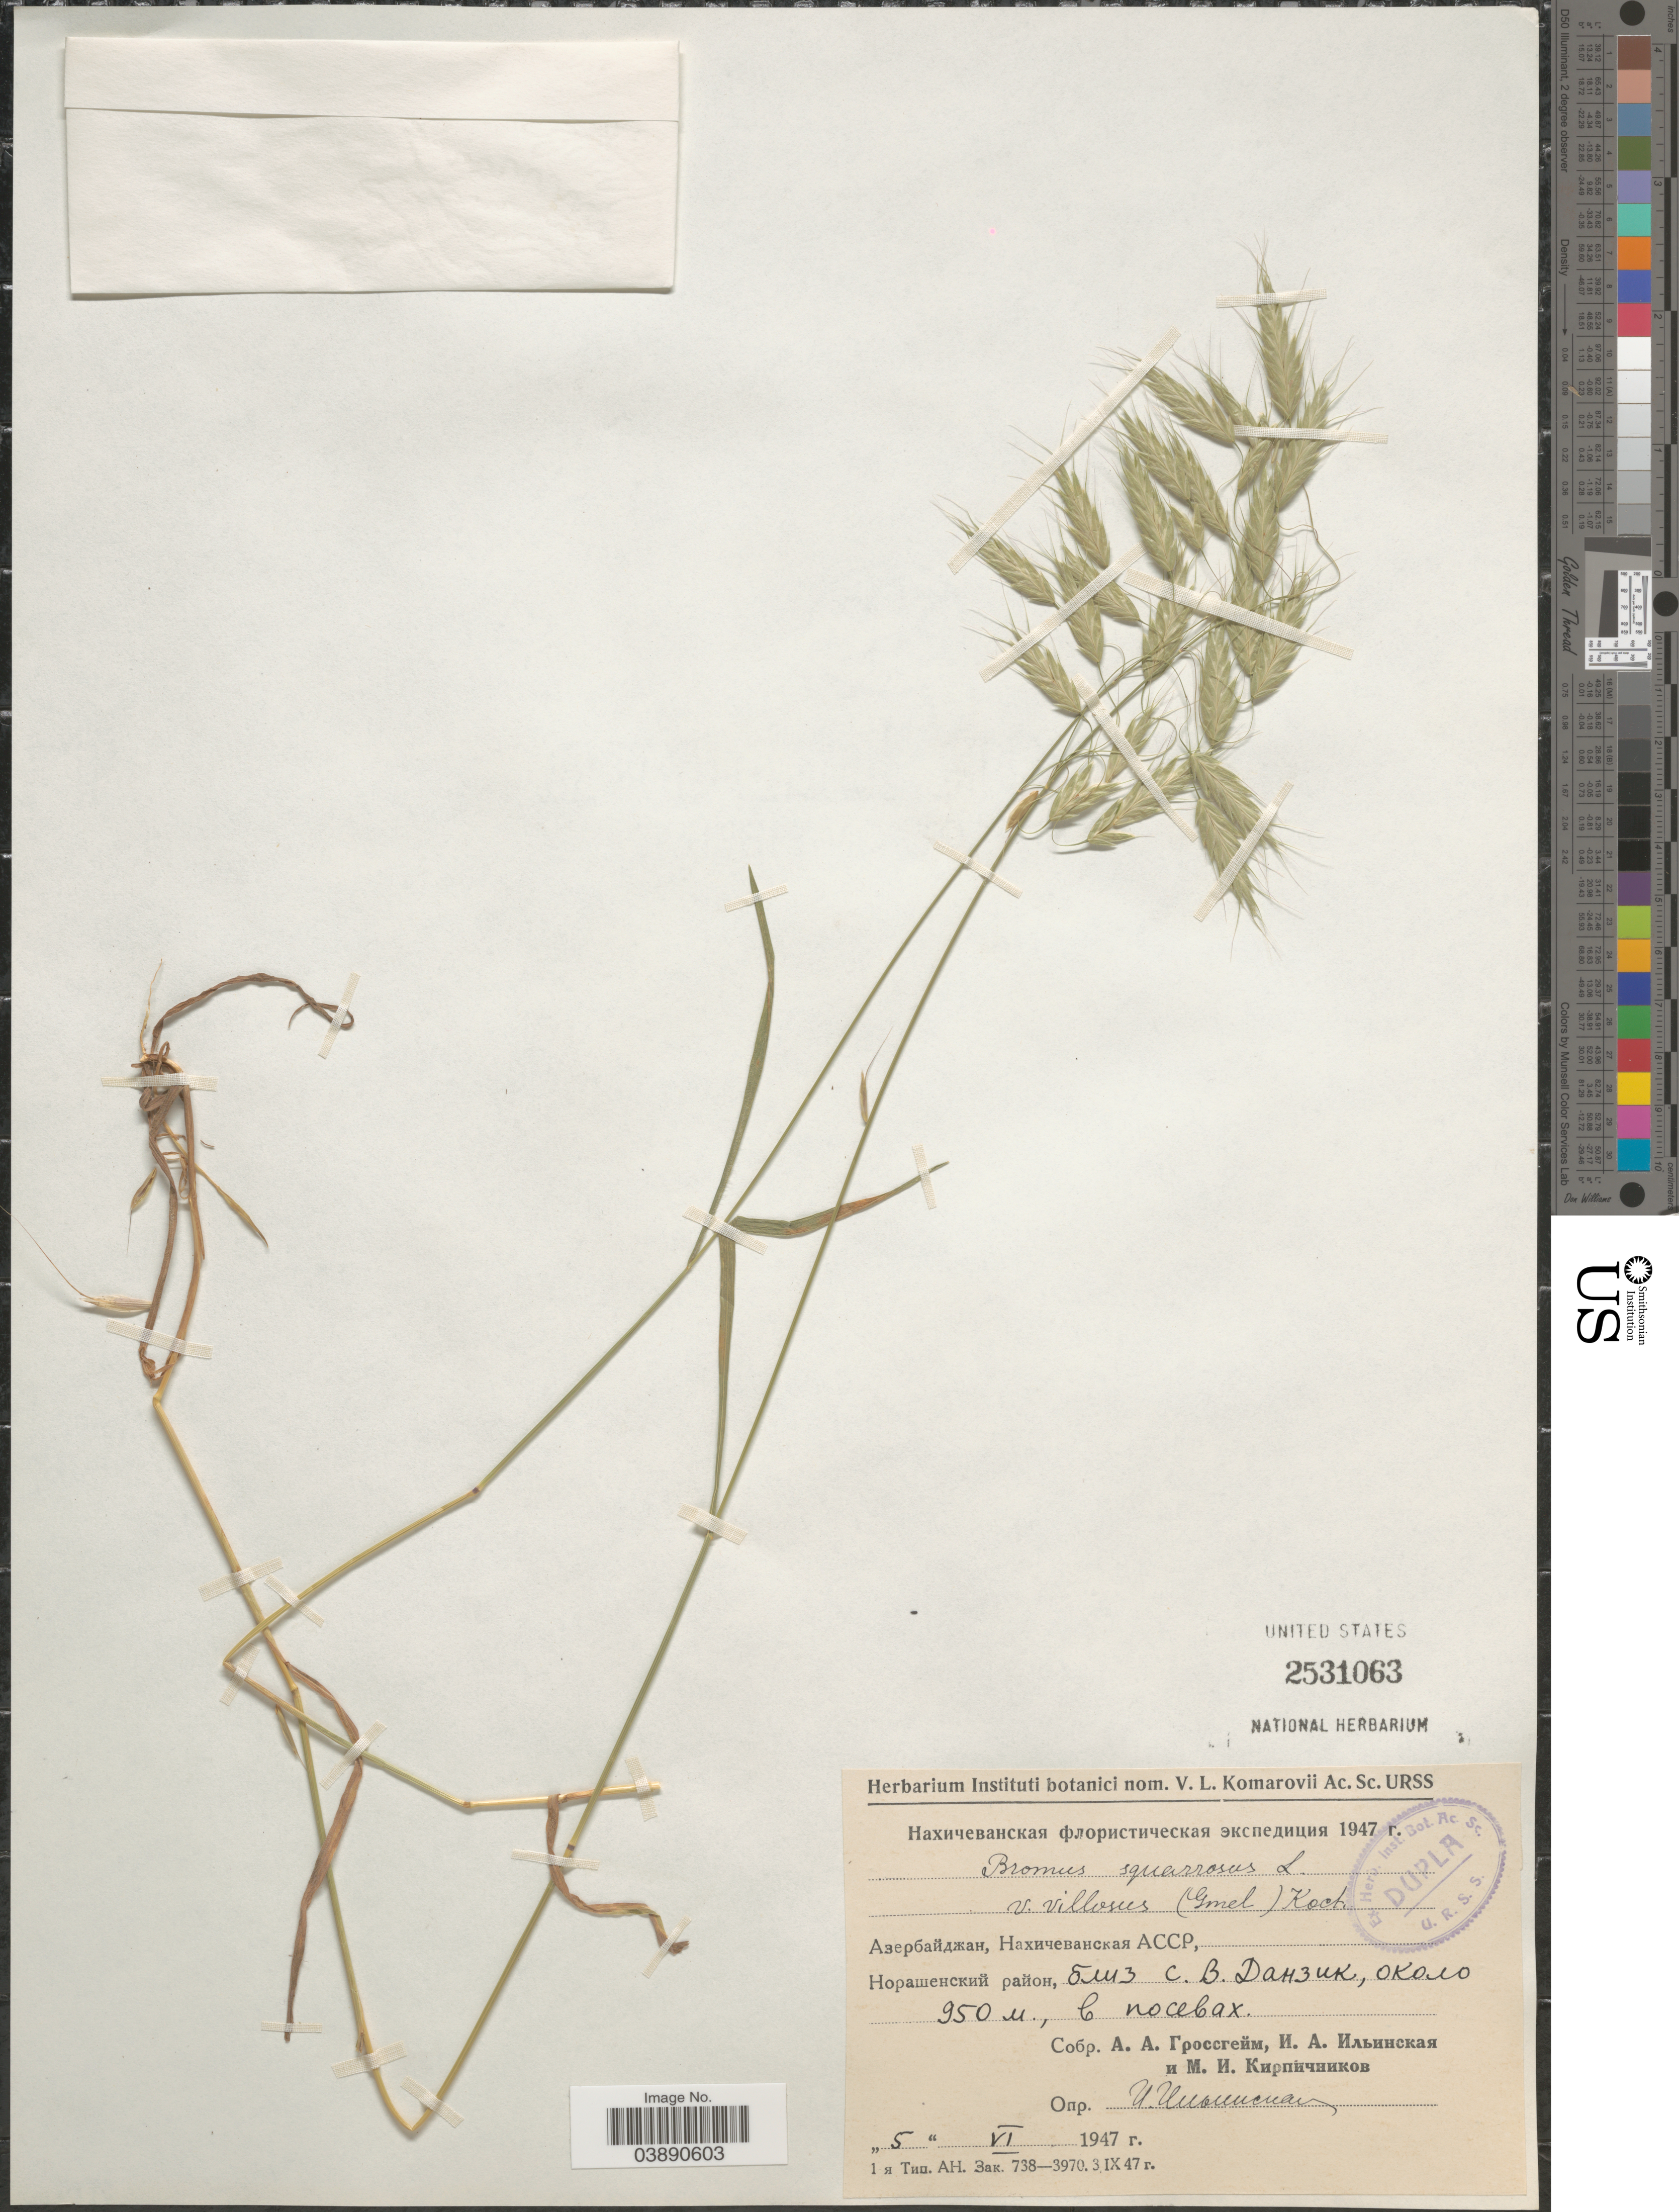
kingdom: Plantae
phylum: Tracheophyta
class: Liliopsida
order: Poales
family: Poaceae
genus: Bromus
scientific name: Bromus squarrosus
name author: L.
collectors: A. Grossgeim, I. Ilinskaya & M. Kirpichnikov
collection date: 1947-06-05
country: Azerbaijan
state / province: Nakhchivan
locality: Near Danzik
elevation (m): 950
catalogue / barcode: US 2531063